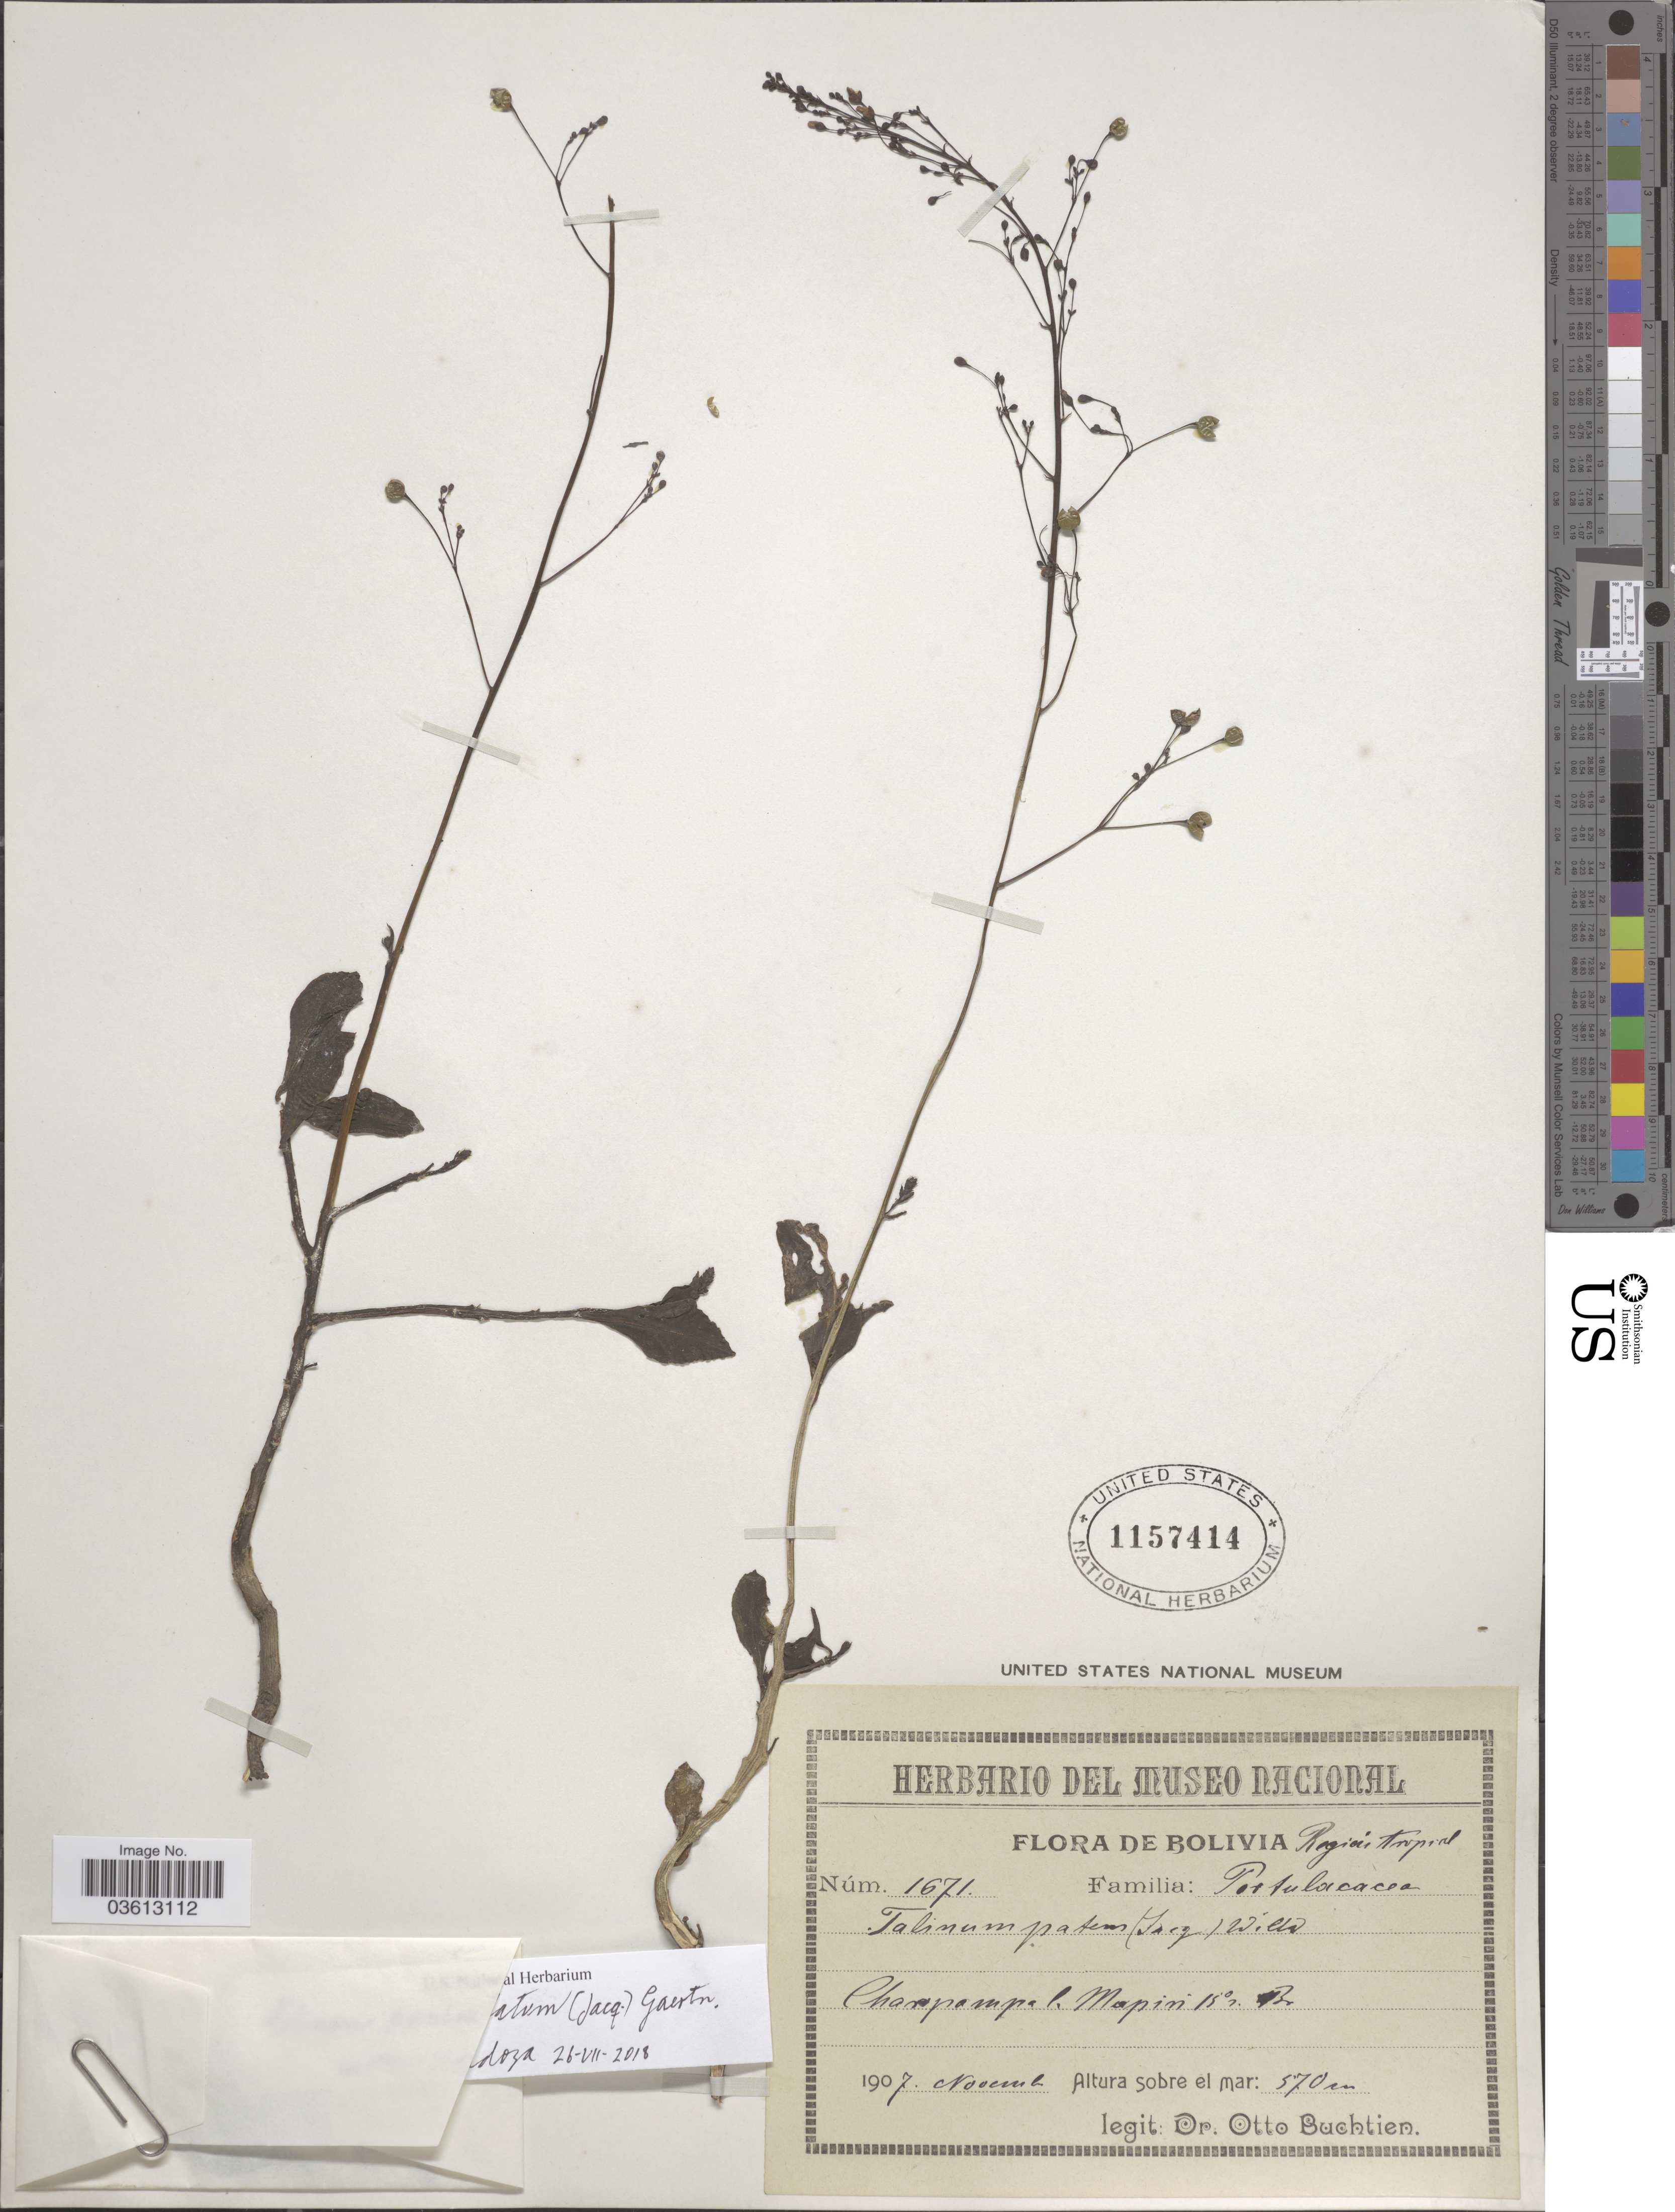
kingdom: Plantae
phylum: Tracheophyta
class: Magnoliopsida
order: Caryophyllales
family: Talinaceae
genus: Talinum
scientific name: Talinum paniculatum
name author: (Jacq.) Gaertn.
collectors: O. Buchtien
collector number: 1671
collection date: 1907-11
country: Bolivia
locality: Región tropical. Charopampa b. Mapiri 15° s. Br.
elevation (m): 570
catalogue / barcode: US 1157414